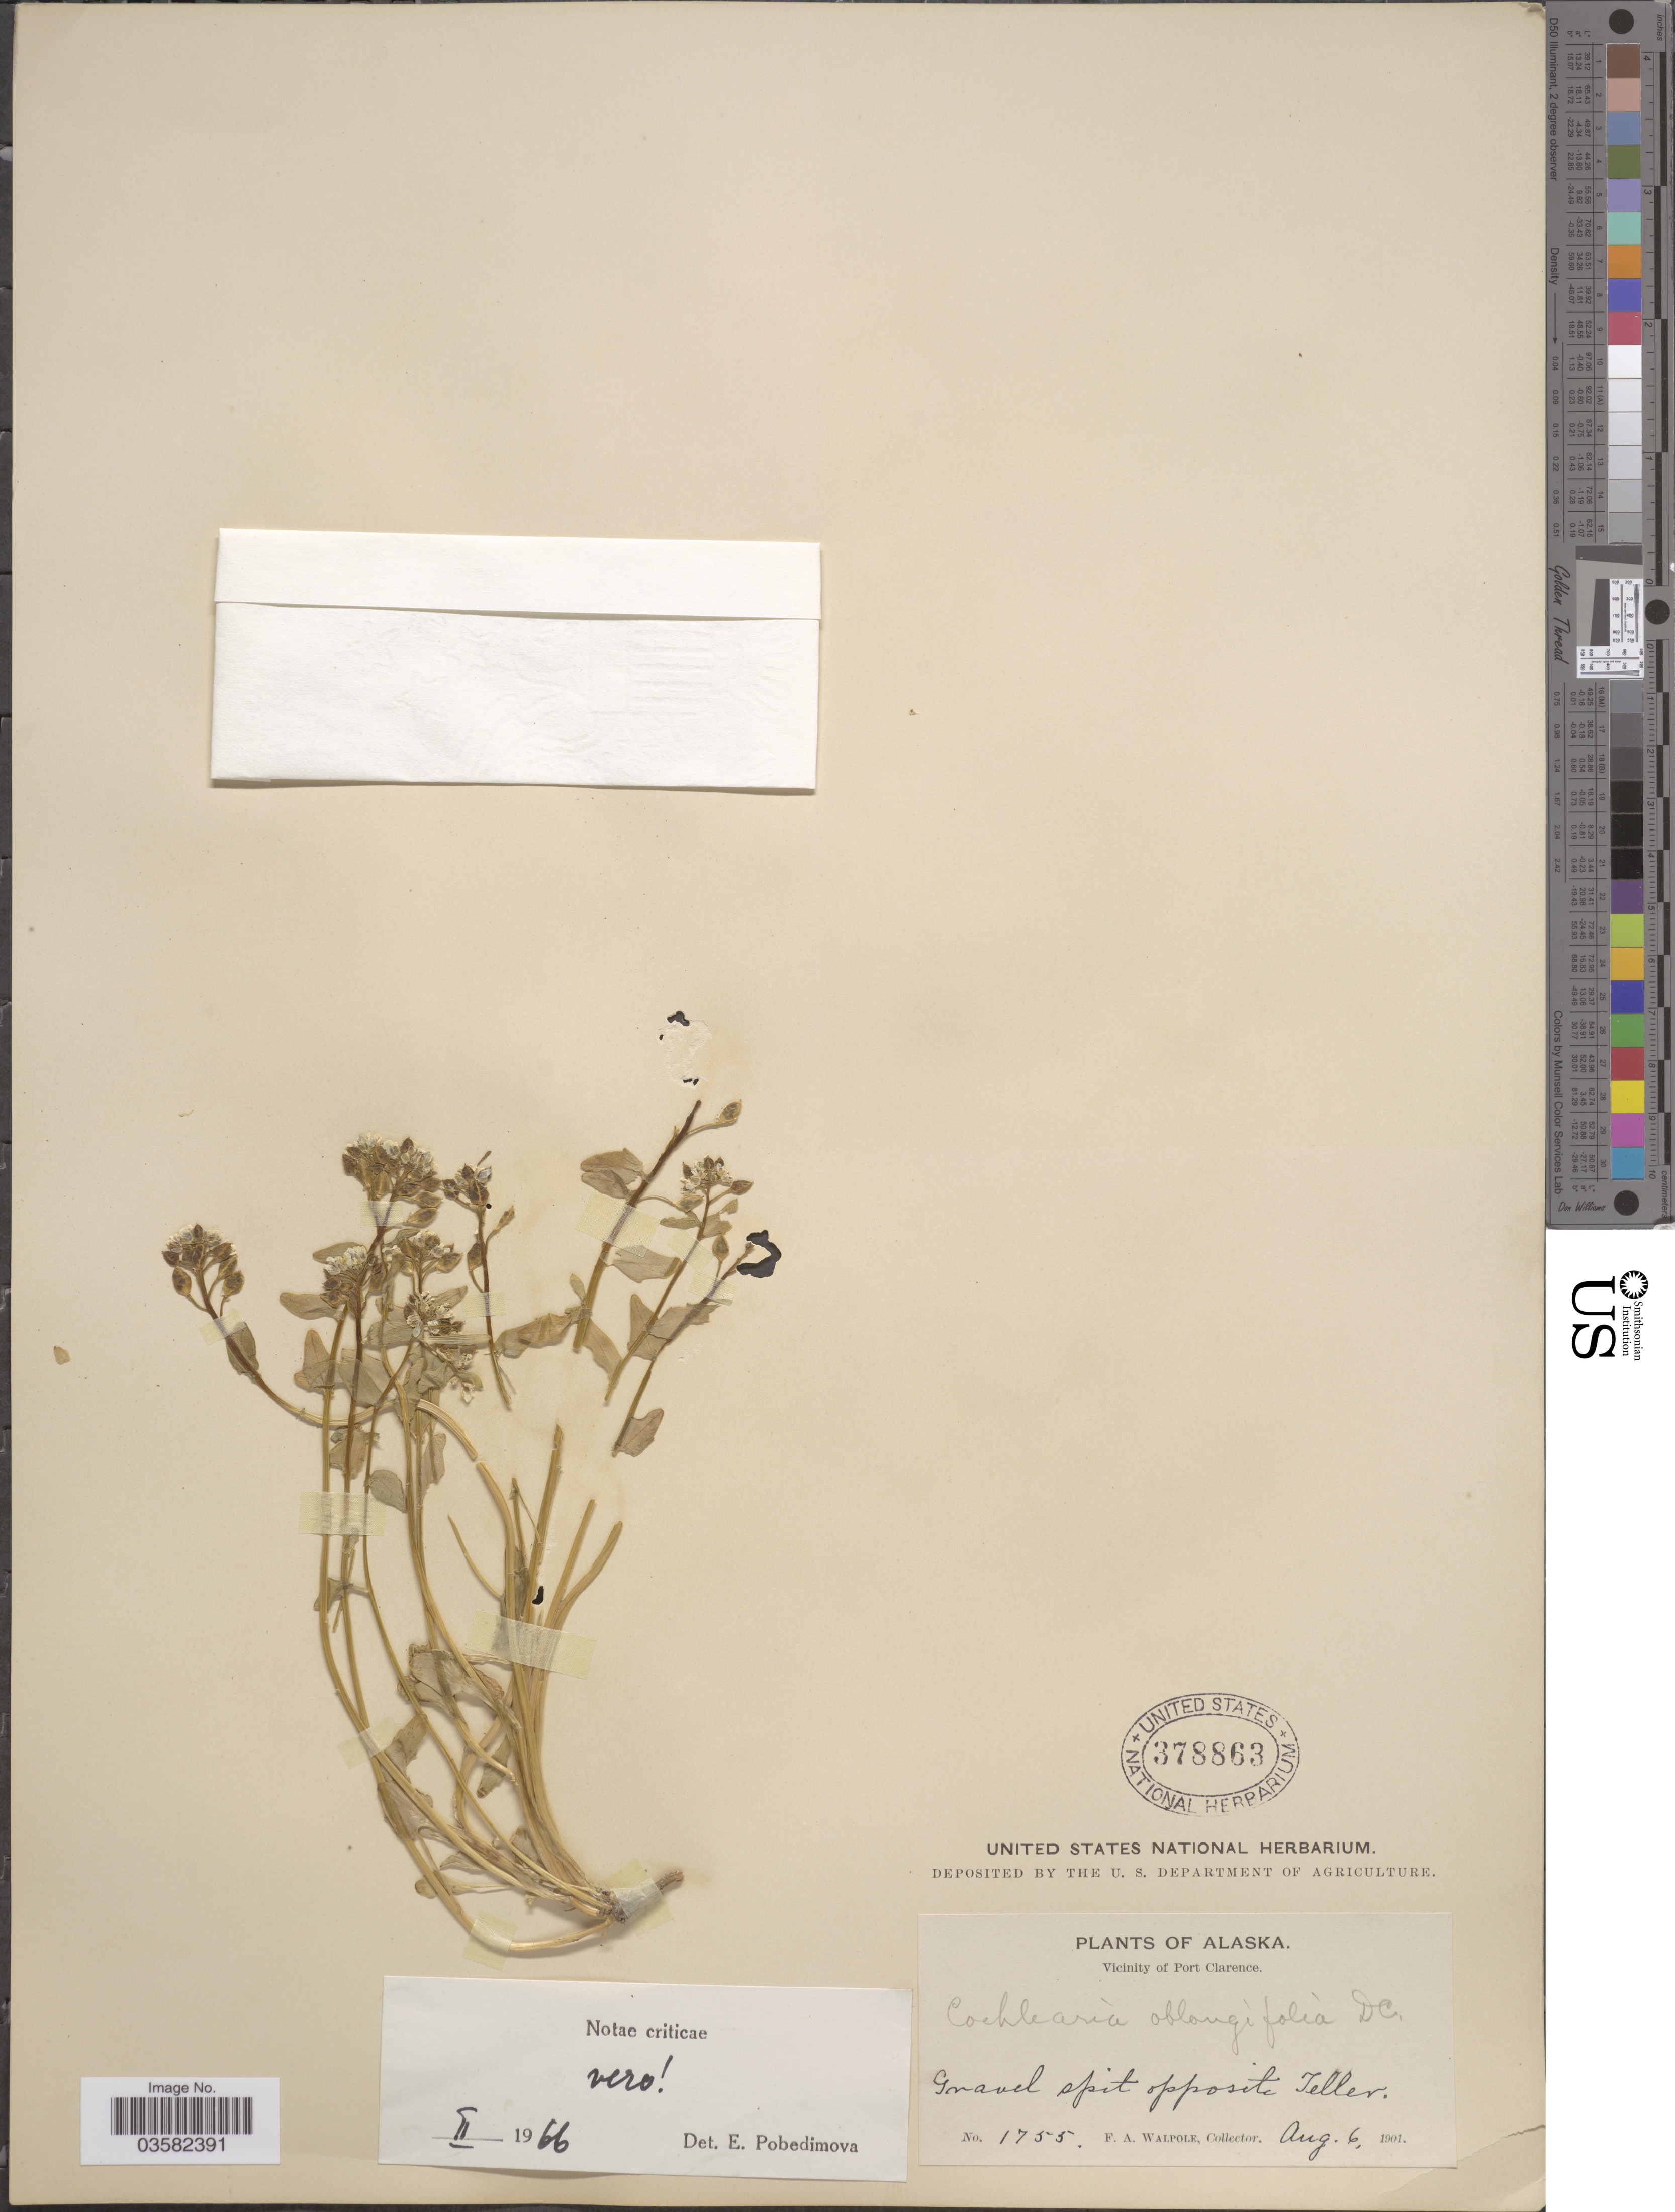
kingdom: Plantae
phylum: Tracheophyta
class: Magnoliopsida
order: Brassicales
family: Brassicaceae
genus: Cochlearia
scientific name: Cochlearia oblongifolia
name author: DC.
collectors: F. Walpole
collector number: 1755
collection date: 1901-08-06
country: United States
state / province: Alaska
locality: Vicinity of Port Clarence. Gravel spit opposite Teller.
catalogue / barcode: US 378863